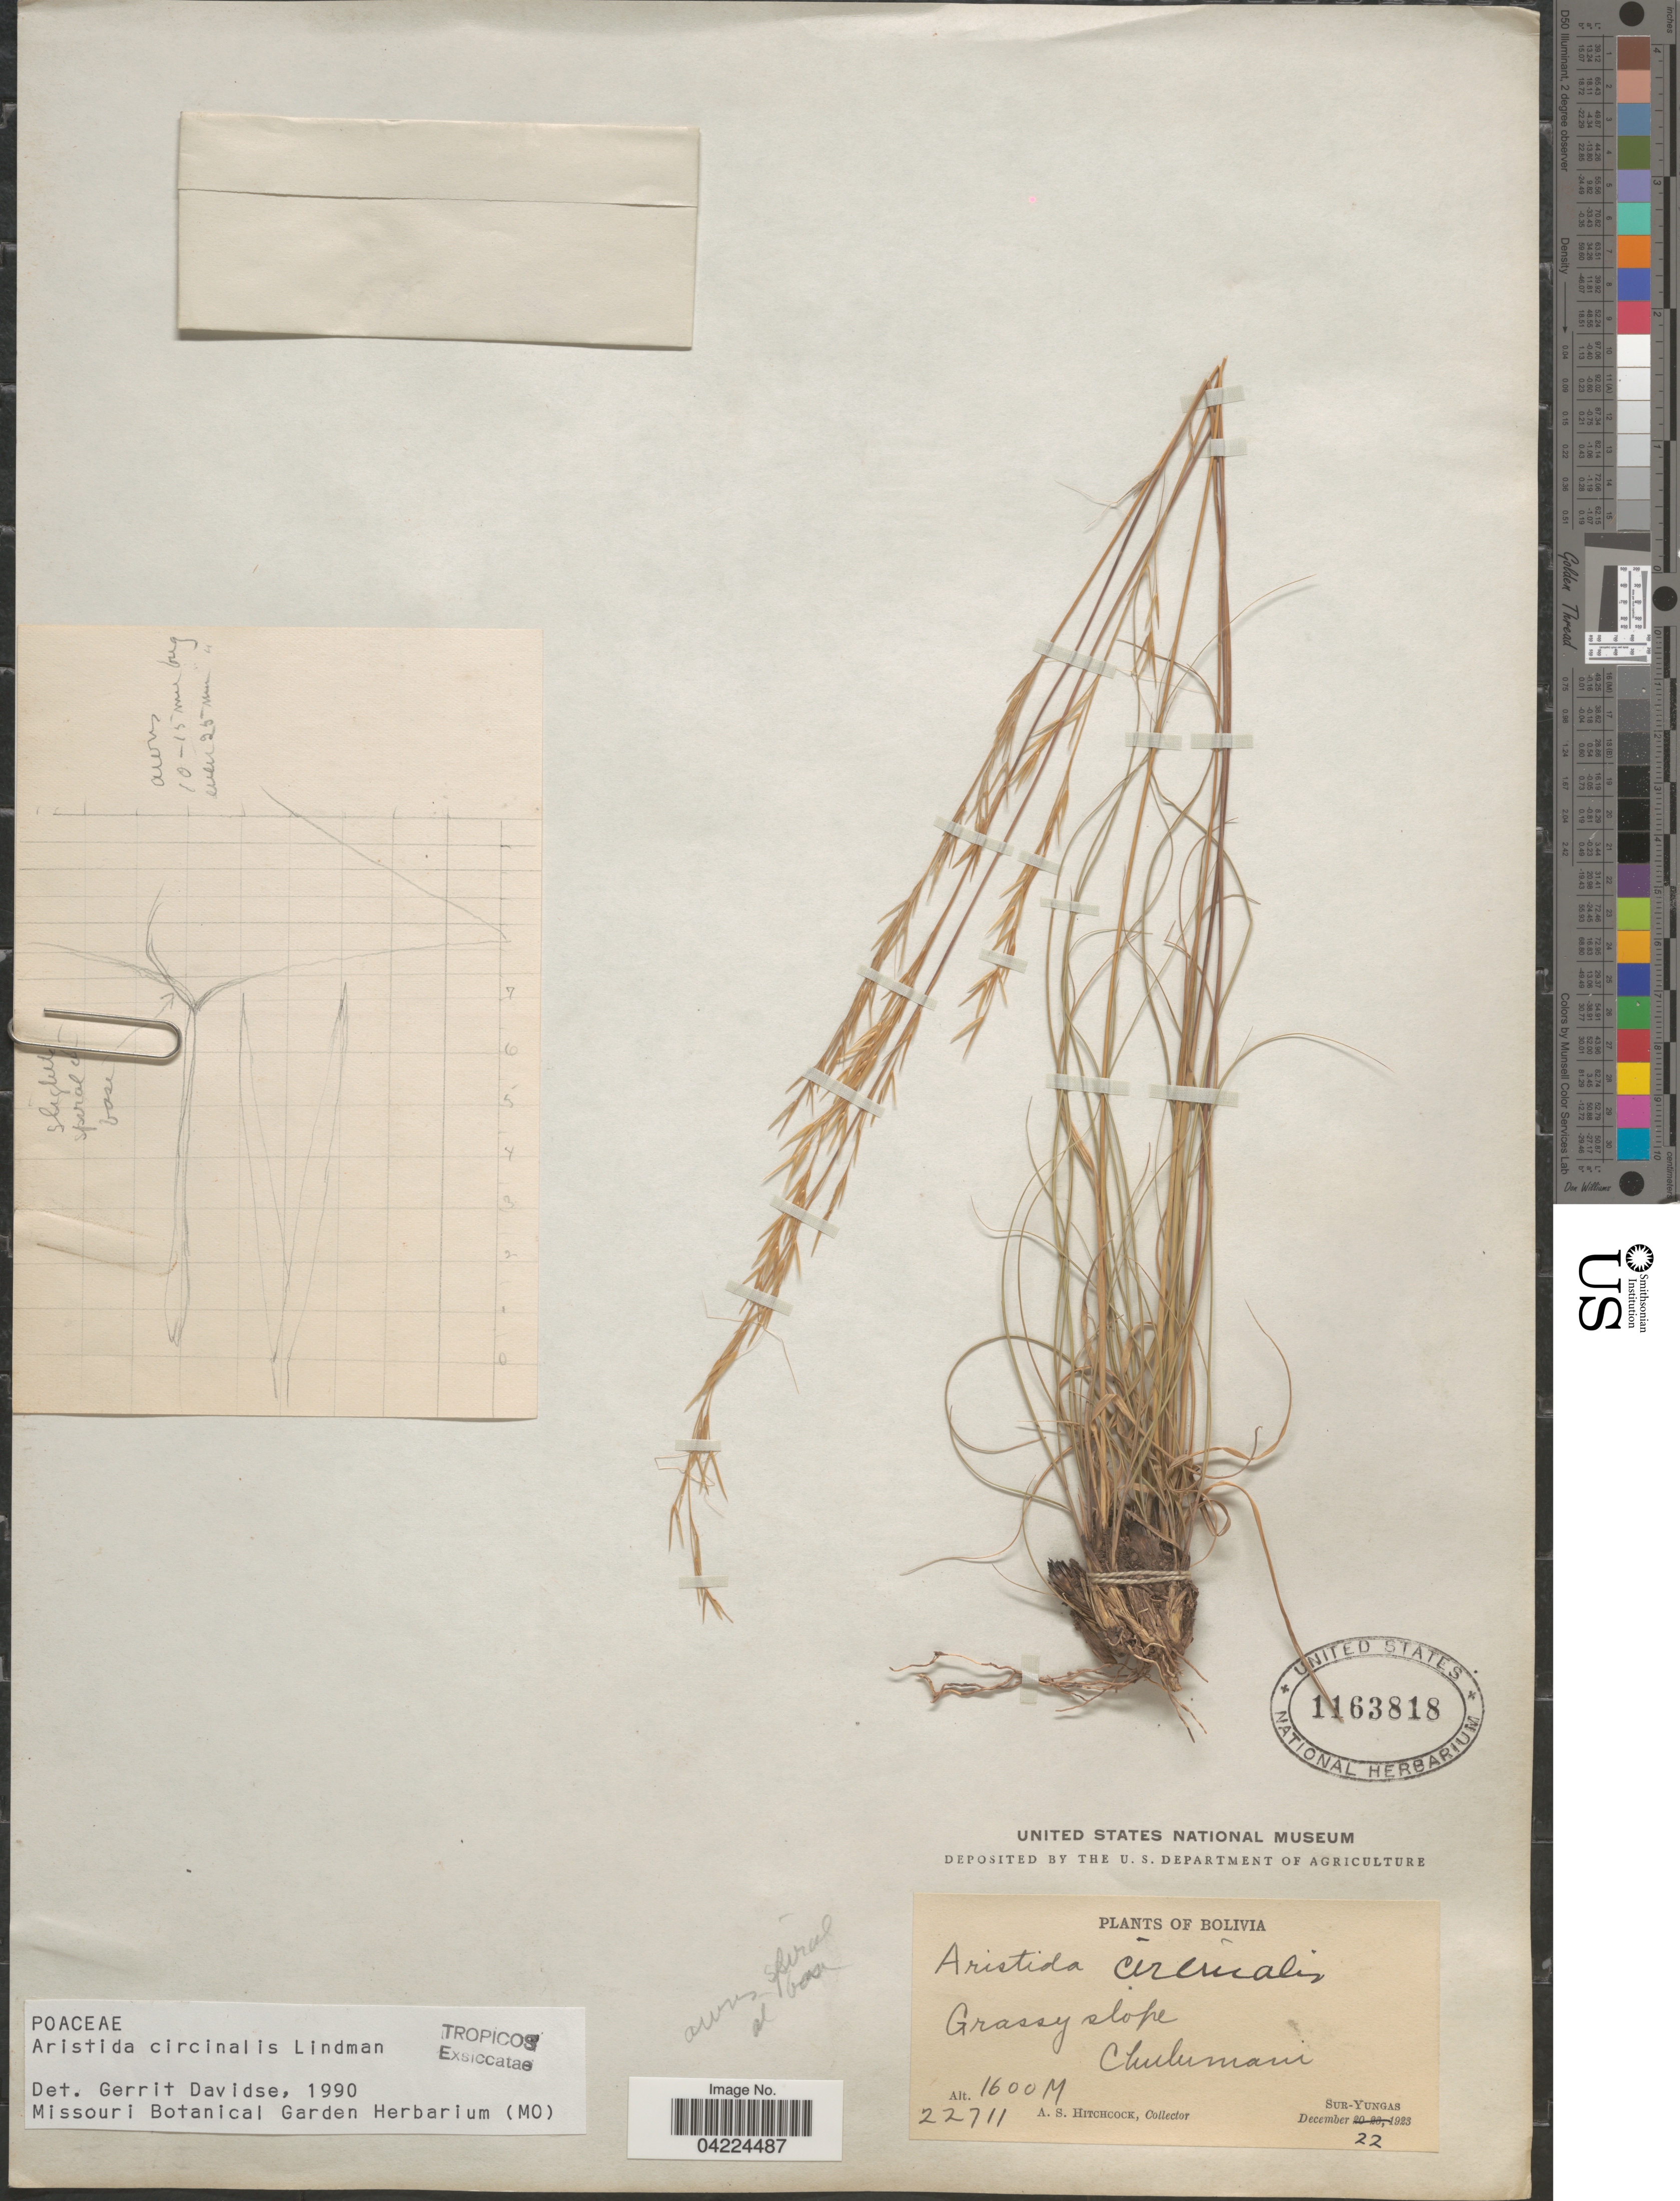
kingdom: Plantae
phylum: Tracheophyta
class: Liliopsida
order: Poales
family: Poaceae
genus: Aristida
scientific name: Aristida circinalis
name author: Lindm.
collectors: A. S. Hitchcock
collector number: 22711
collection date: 1923-12-22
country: Bolivia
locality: Chulumani. Sur-Yungas.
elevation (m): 1600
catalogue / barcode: US 1163818